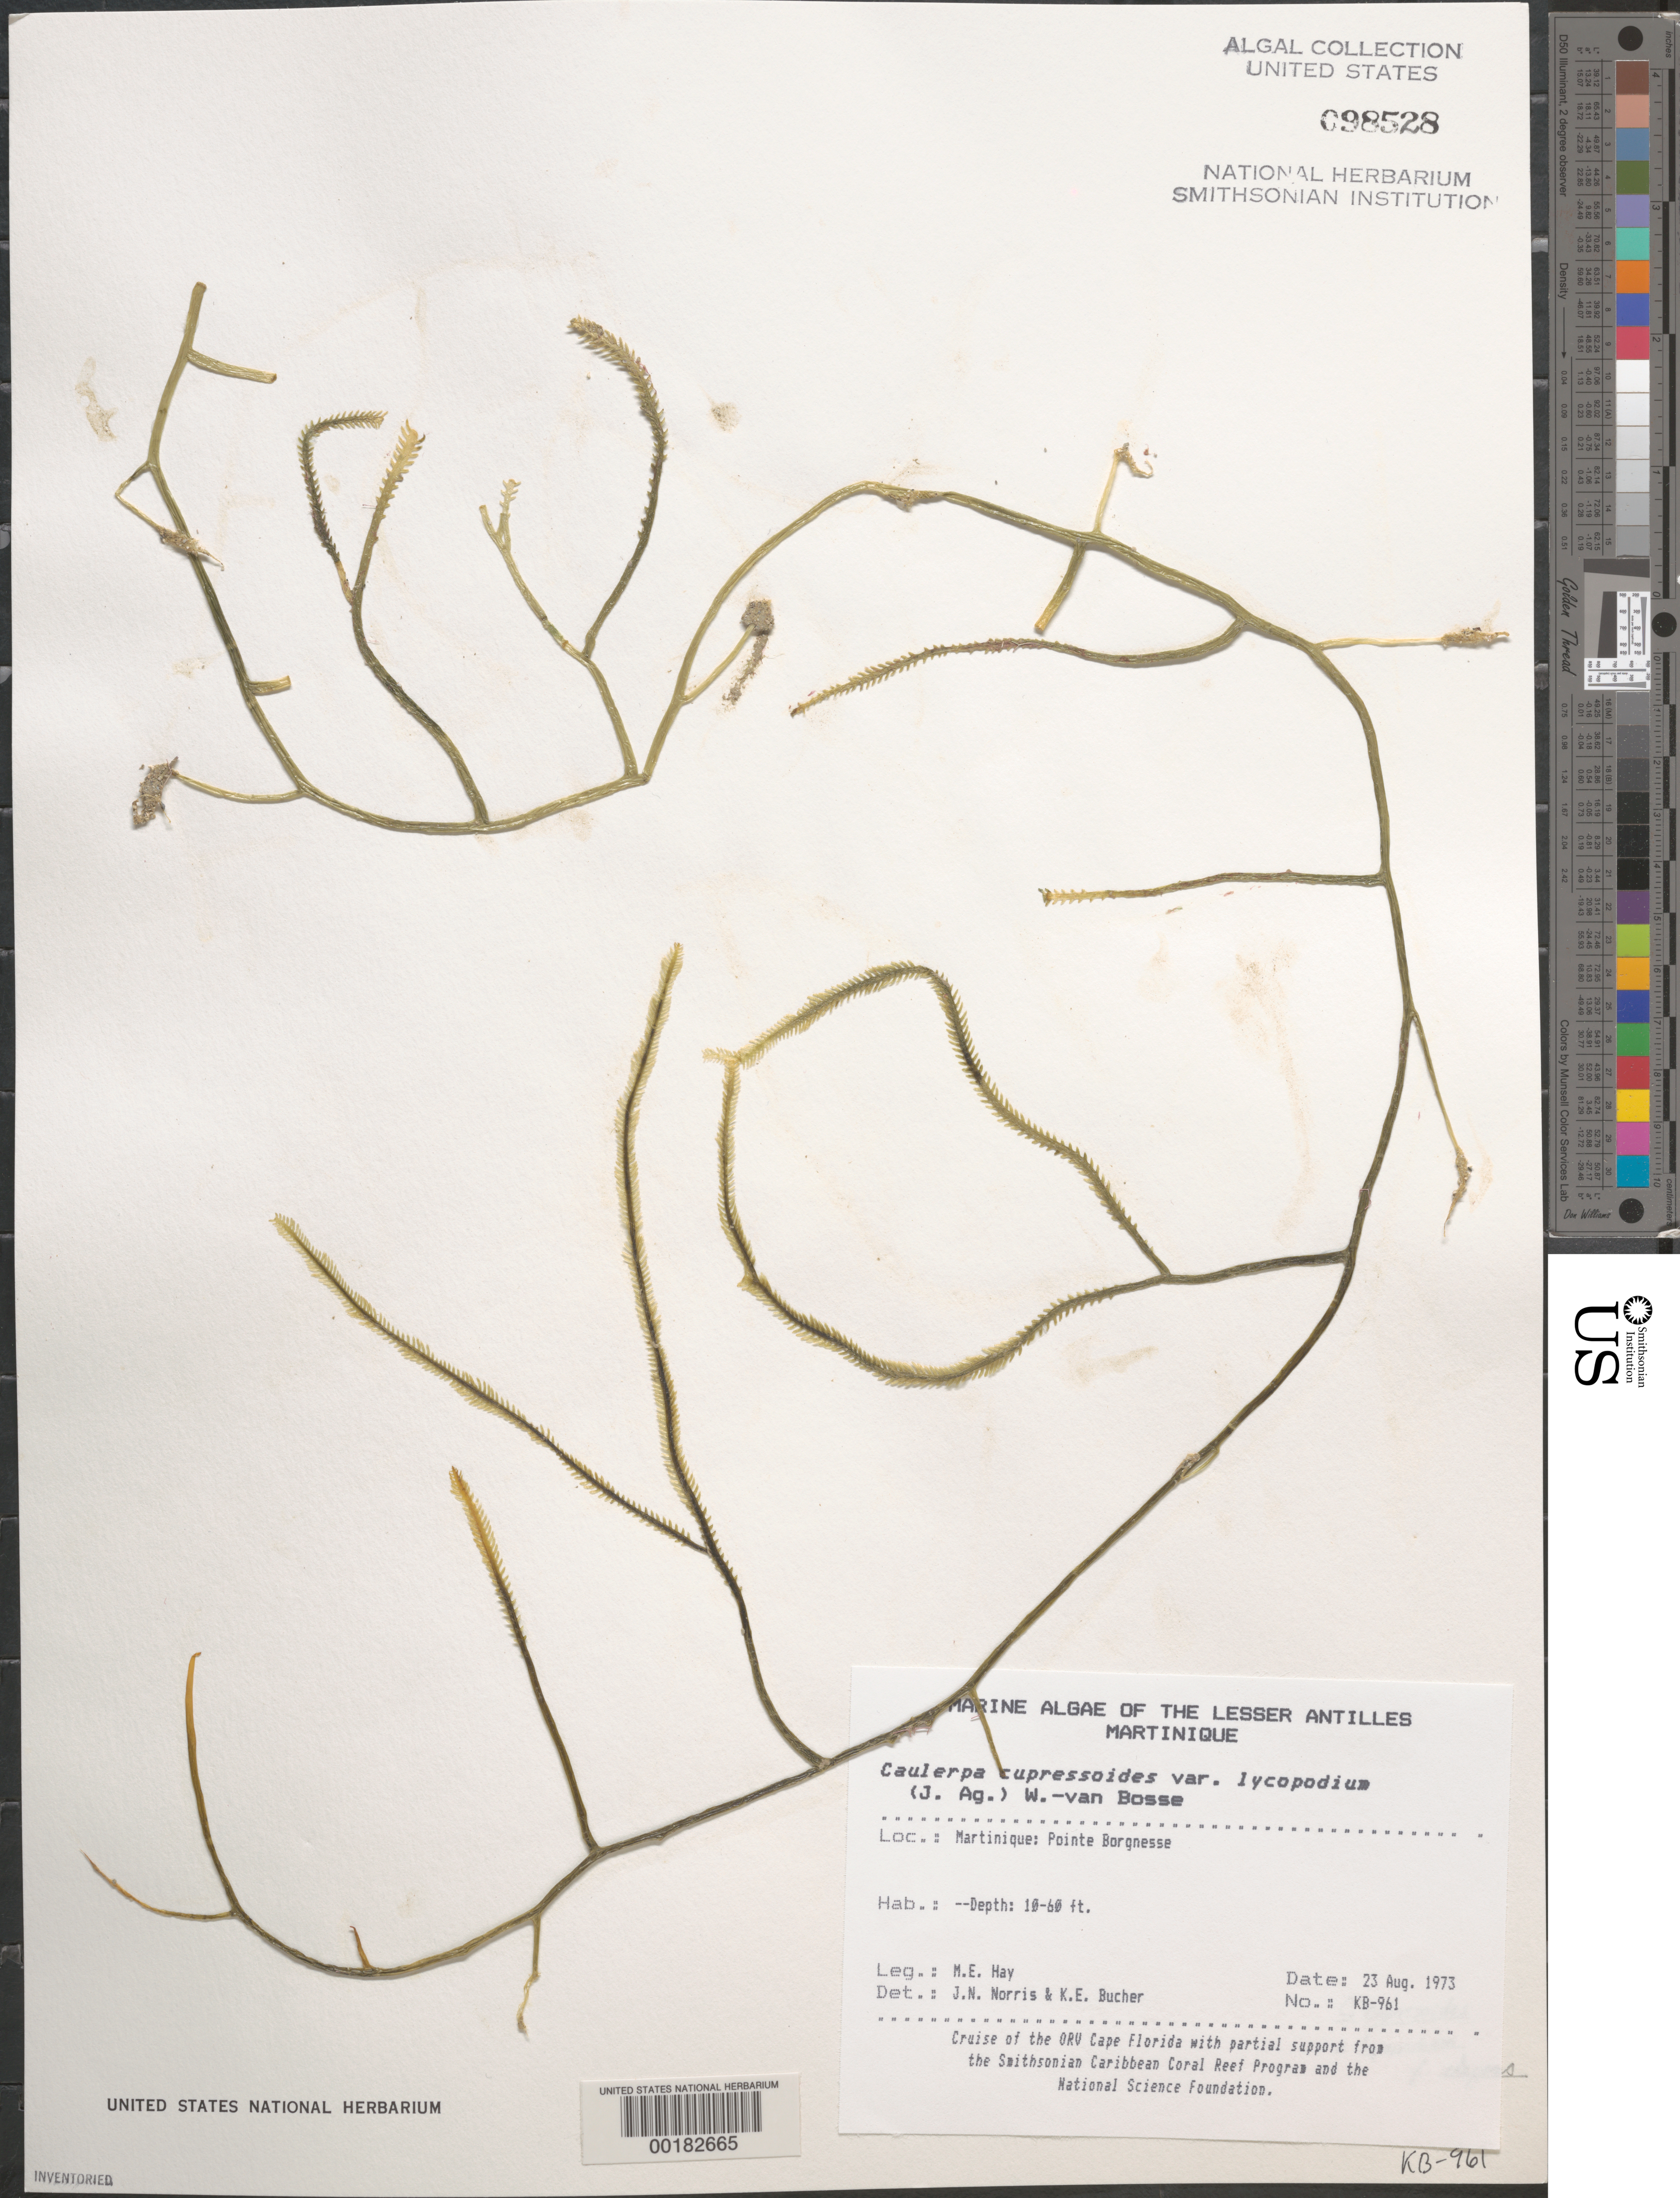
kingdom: Plantae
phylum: Chlorophyta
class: Ulvophyceae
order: Bryopsidales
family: Caulerpaceae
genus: Caulerpa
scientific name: Caulerpa cupressoides var. lycopodium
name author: Weber Bosse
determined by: Norris, J. N.; Bucher, K. E.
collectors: M. E. Hay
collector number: KB-961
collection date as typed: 23 Aug 1985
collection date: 1985-08-23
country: Martinique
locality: Pointe Borgnesse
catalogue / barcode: US 98528